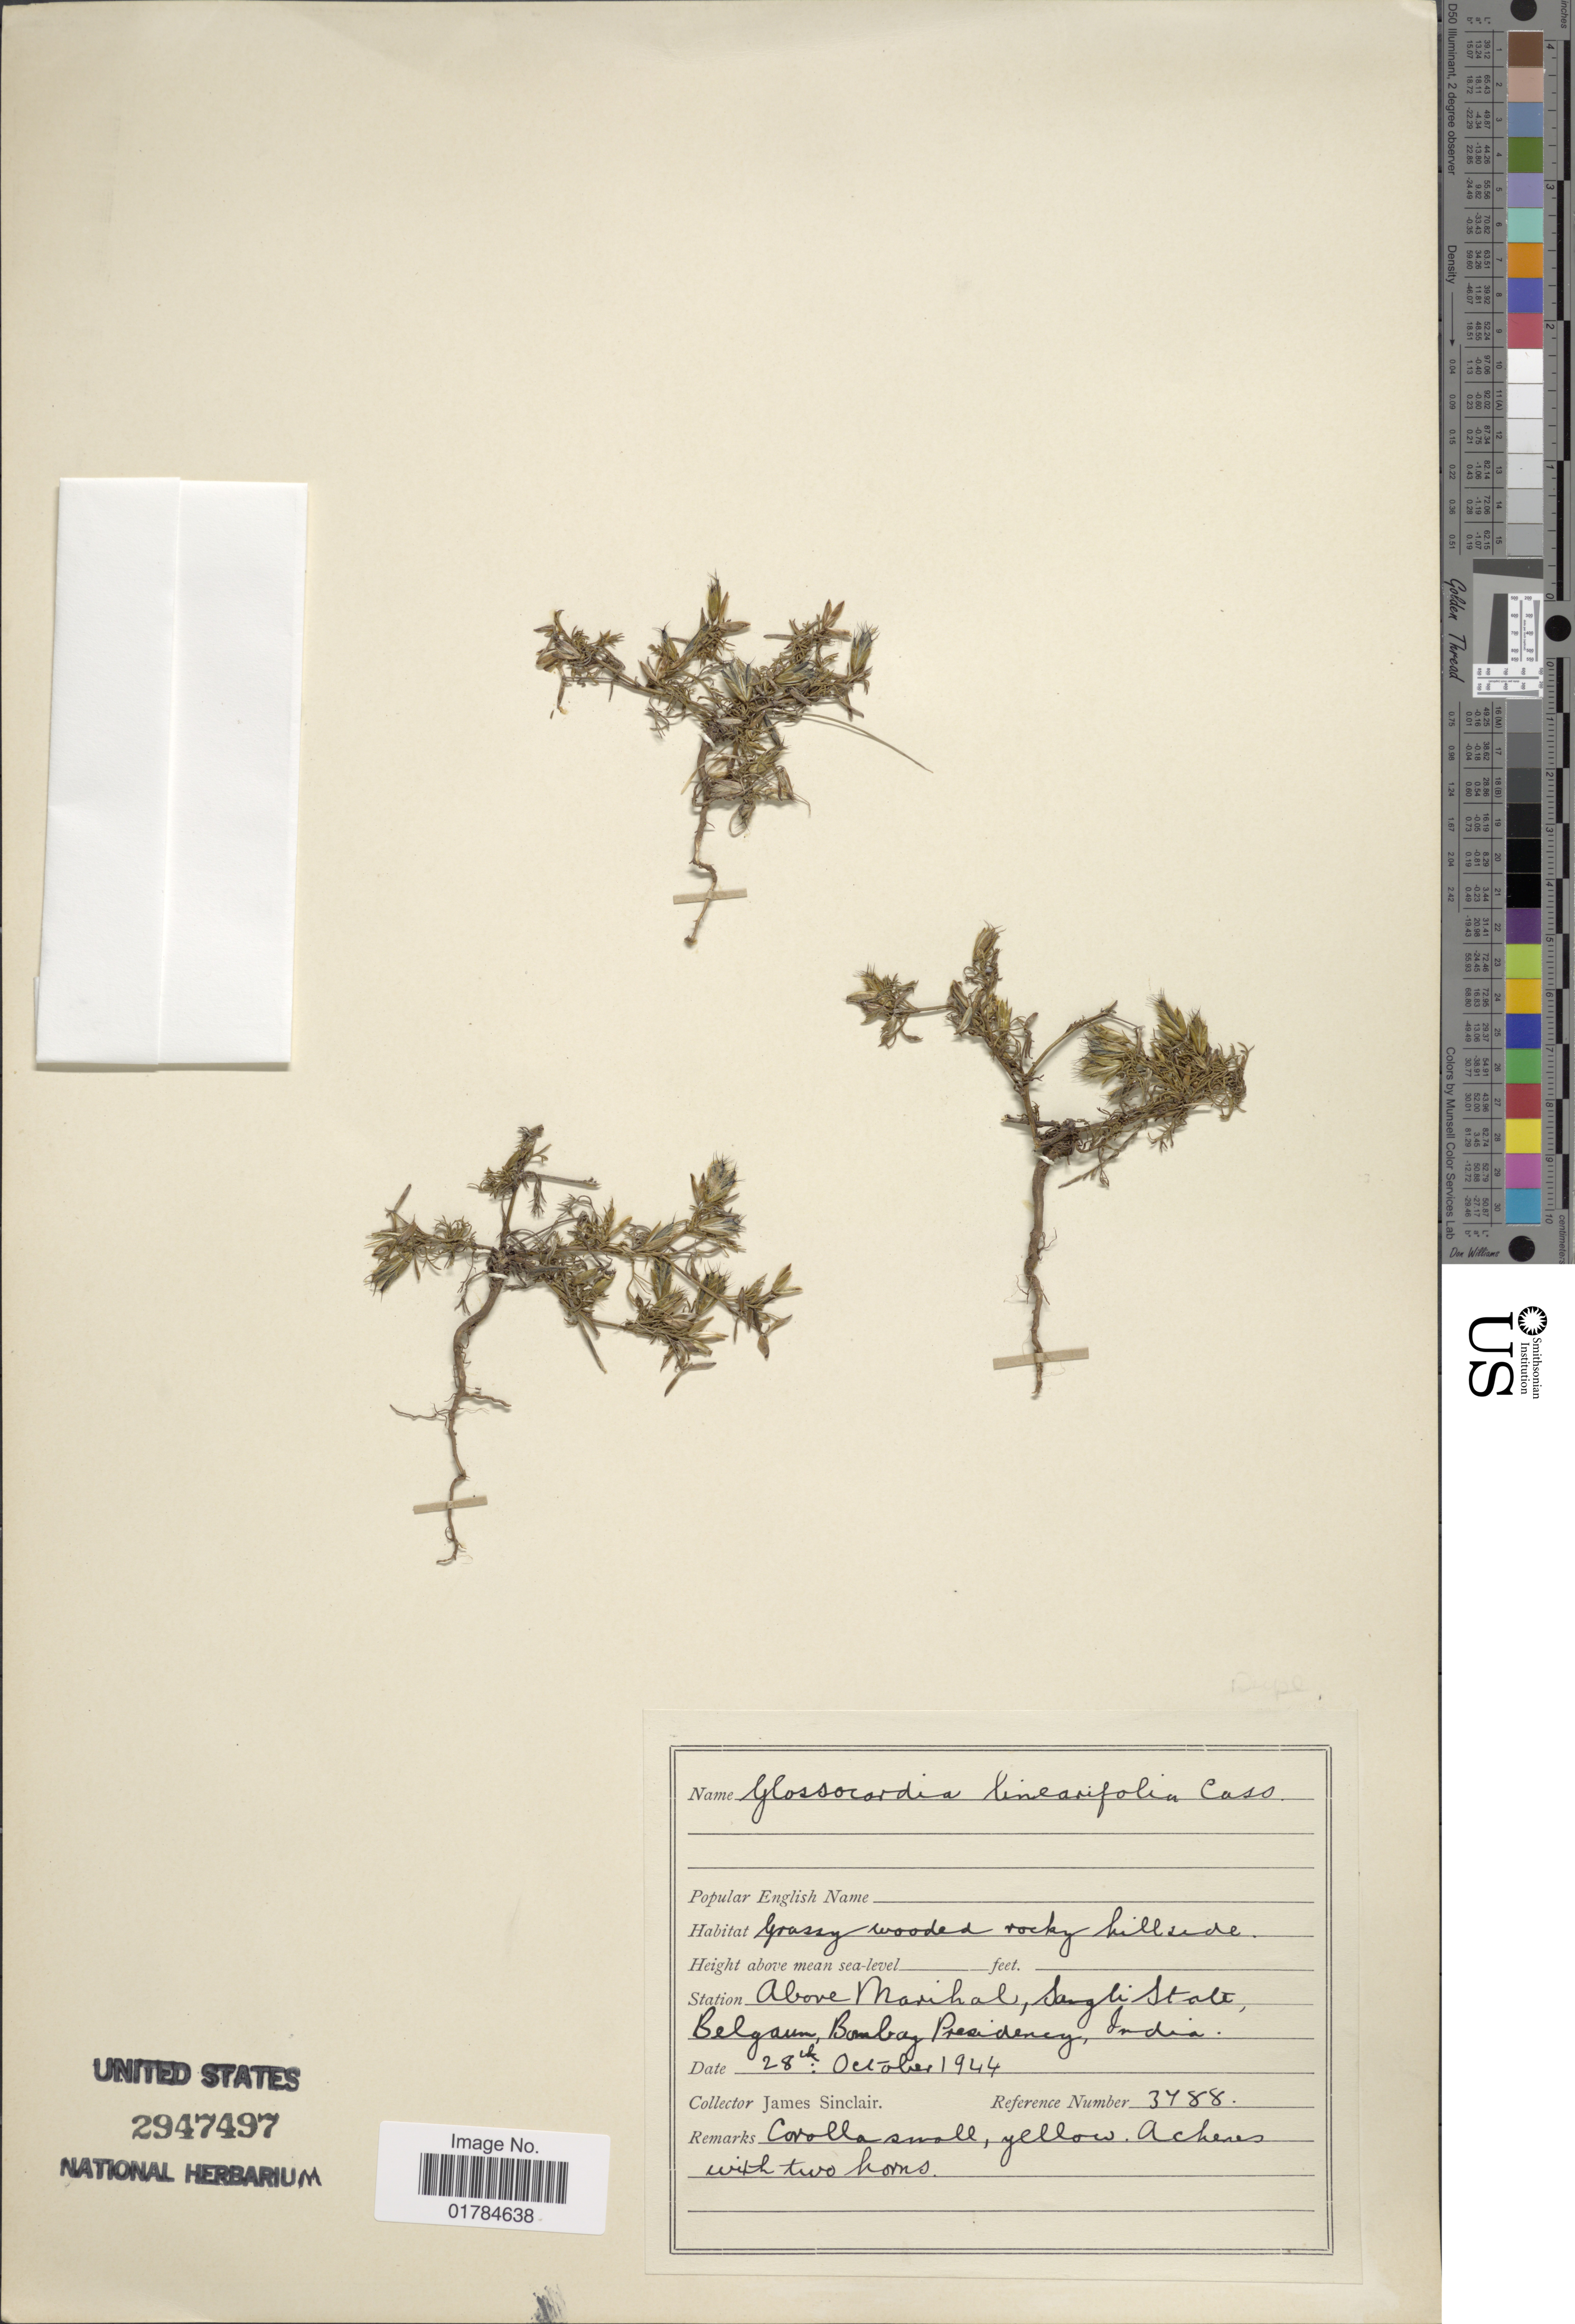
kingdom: Plantae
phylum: Tracheophyta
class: Magnoliopsida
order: Asterales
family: Asteraceae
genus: Glossocardia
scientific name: Glossocardia linearifolia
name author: Cass.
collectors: J. Sinclair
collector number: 3488*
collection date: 1944-10-28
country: India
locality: Above Marihal, Sangli State, Belgaum, Bomba Presideney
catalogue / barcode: US 2947497